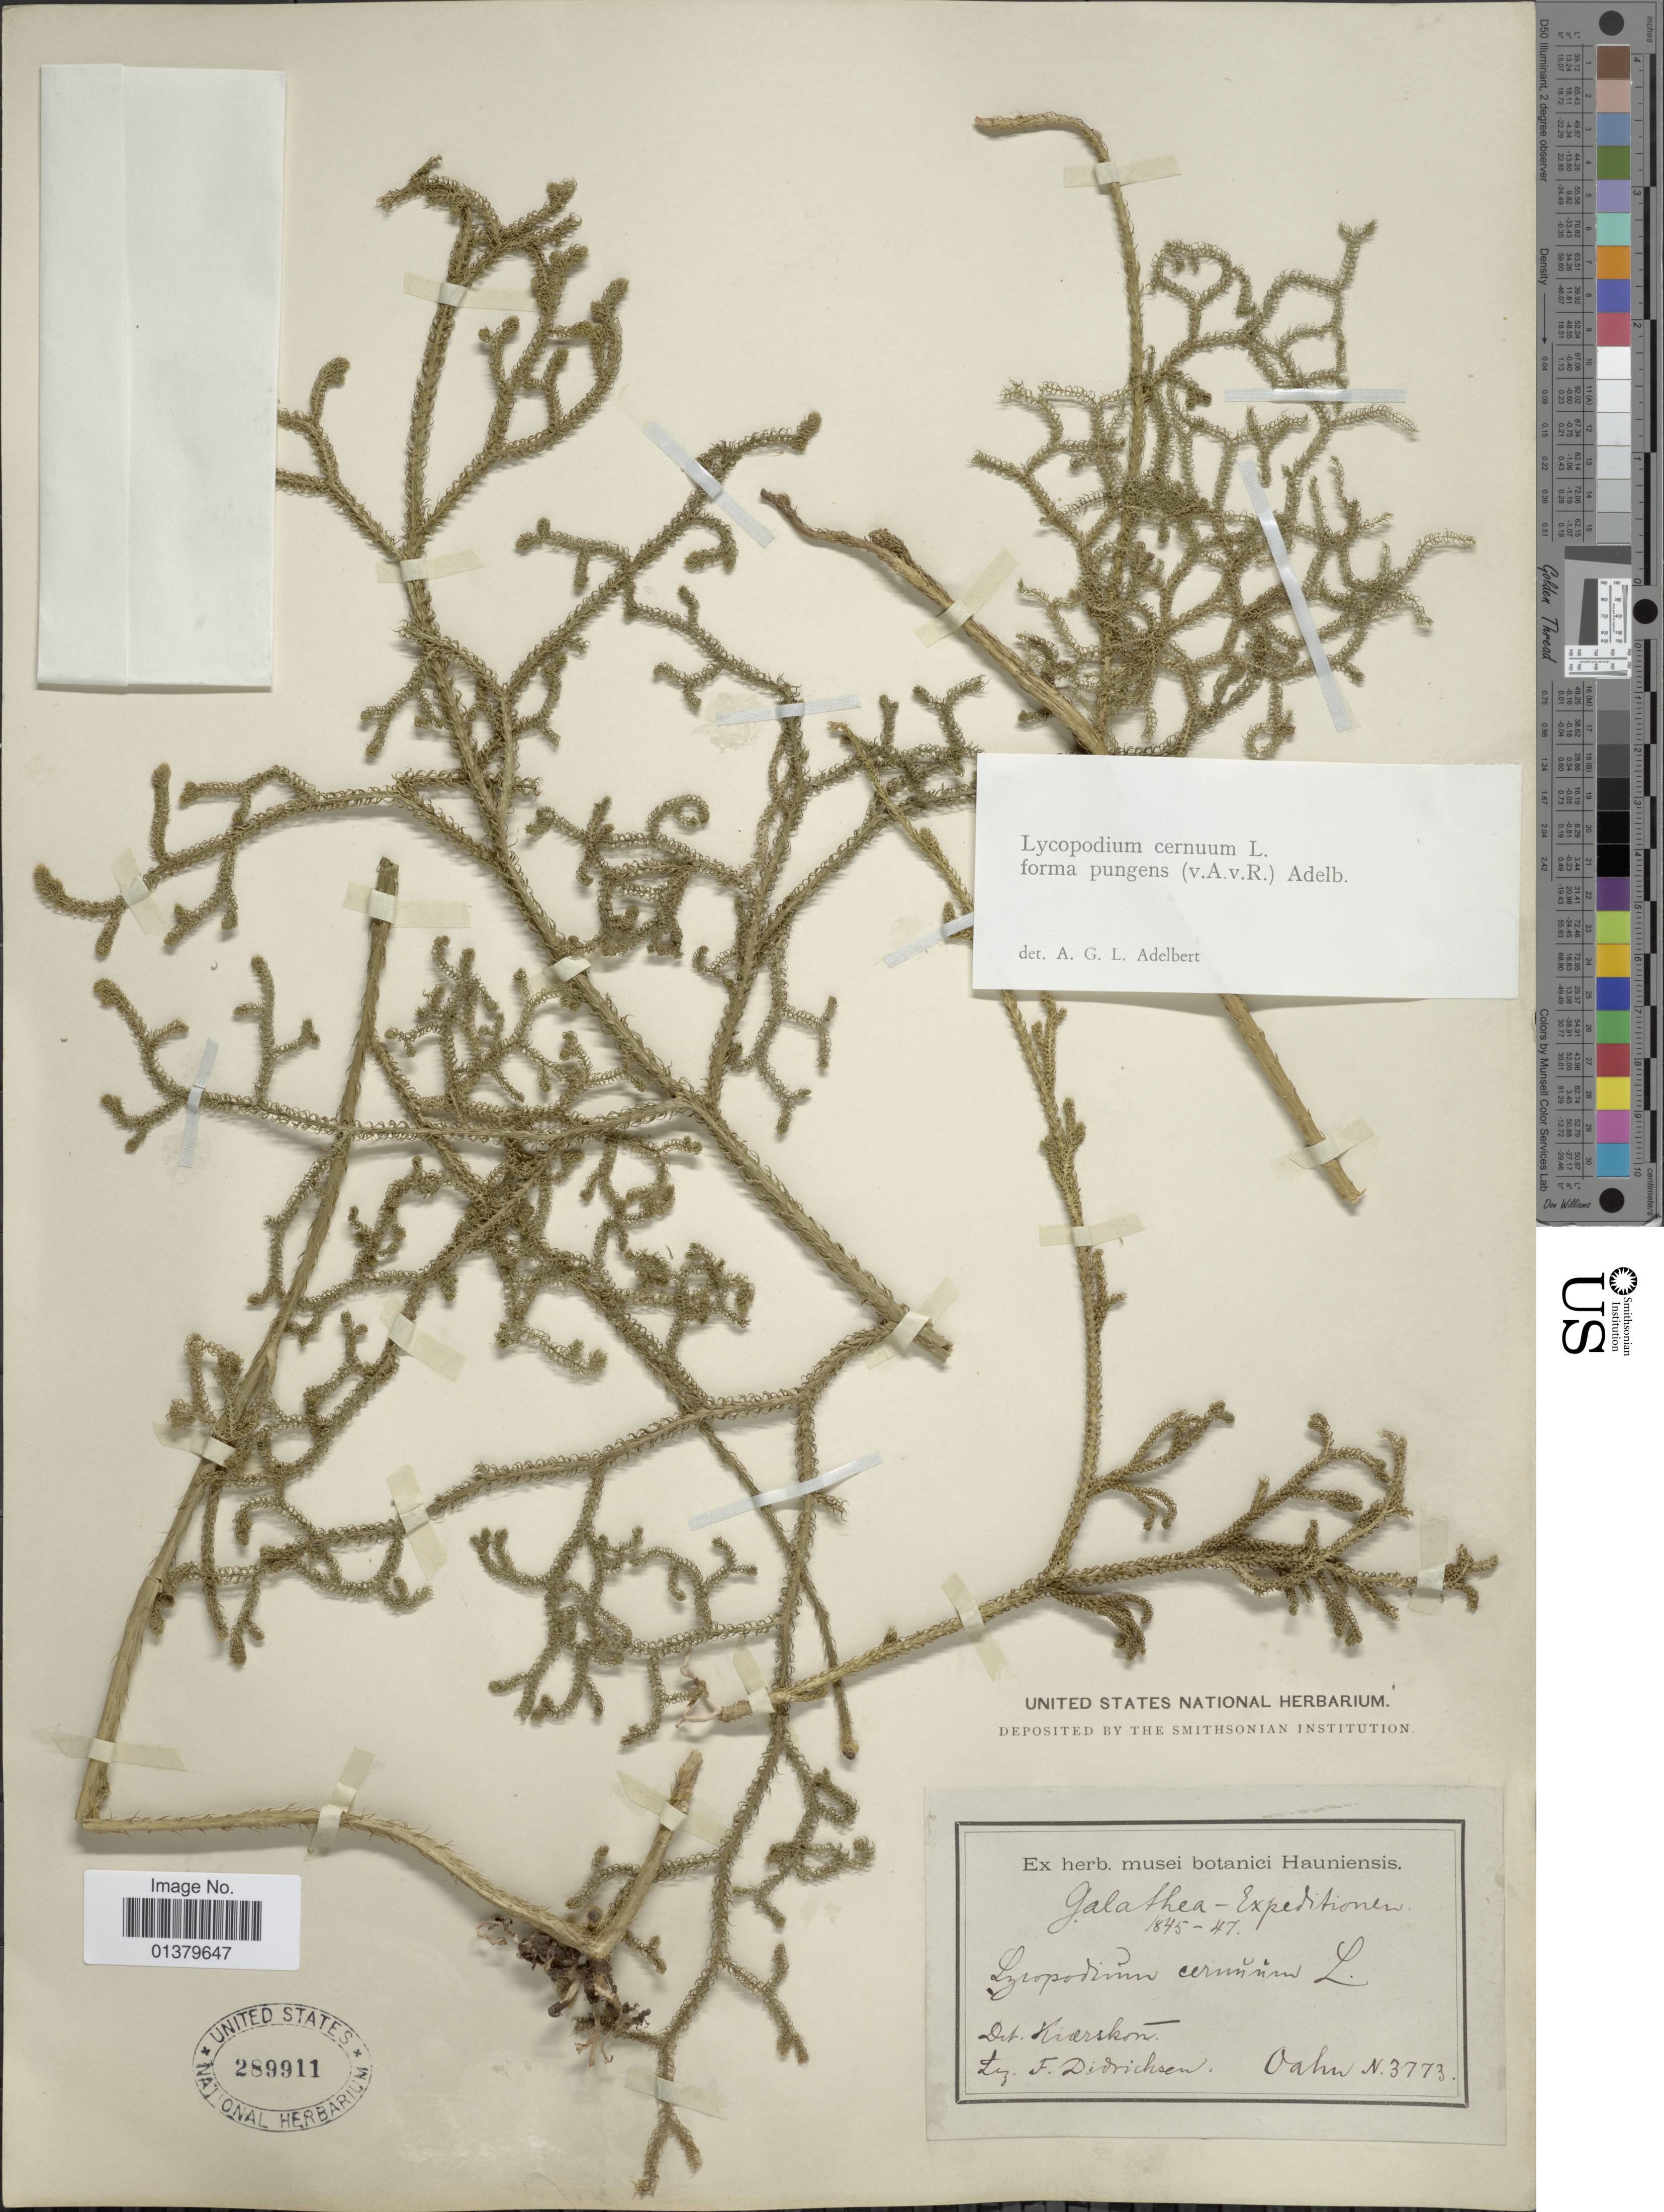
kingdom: Plantae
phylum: Tracheophyta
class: Lycopodiopsida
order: Lycopodiales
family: Lycopodiaceae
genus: Palhinhaea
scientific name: Palhinhaea cernua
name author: (L.) Vasc. & Franco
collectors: D. F. Didrichsen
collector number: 3773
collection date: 1845/1847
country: United States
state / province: Hawaii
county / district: Honolulu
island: Oahu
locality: Oahu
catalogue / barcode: US 289911